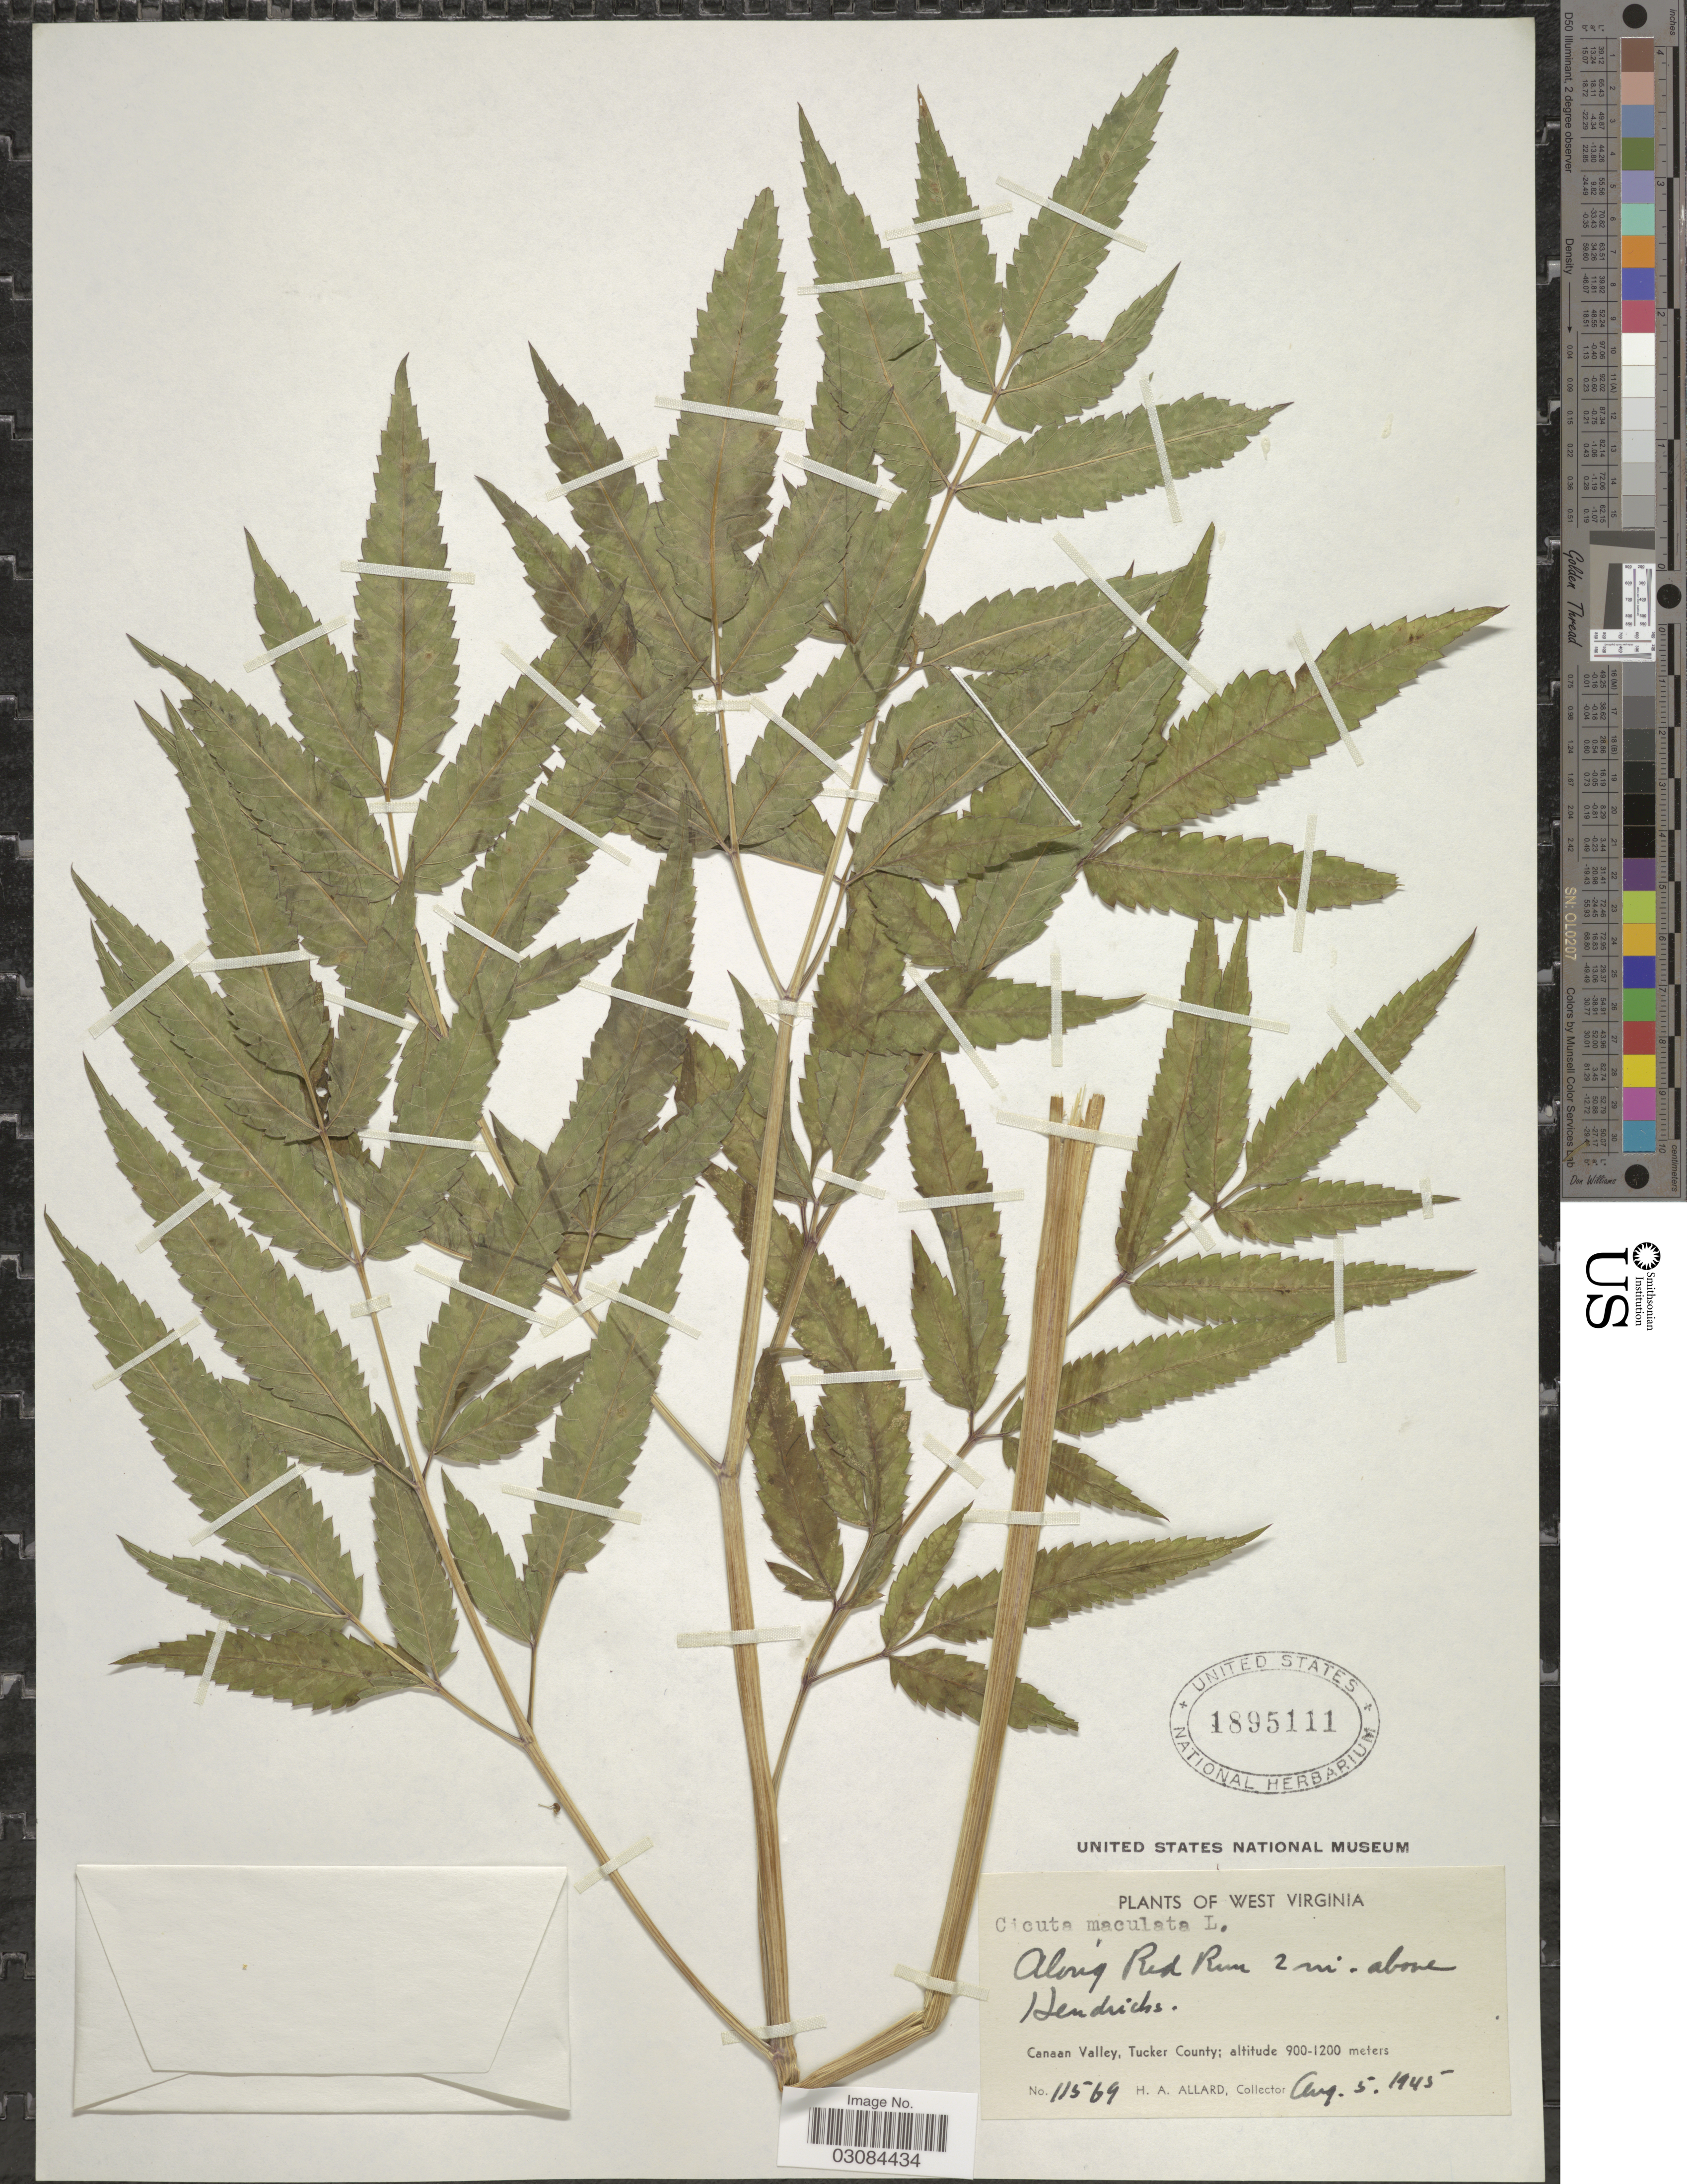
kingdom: Plantae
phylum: Tracheophyta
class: Magnoliopsida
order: Apiales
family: Apiaceae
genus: Cicuta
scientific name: Cicuta maculata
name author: L.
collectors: H. A. Allard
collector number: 11569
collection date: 1945-08-05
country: United States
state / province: West Virginia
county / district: Tucker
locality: Along Red Run 2 mi. above Hendricks. Canaan Valley, Tucker County.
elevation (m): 900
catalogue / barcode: US 1895111